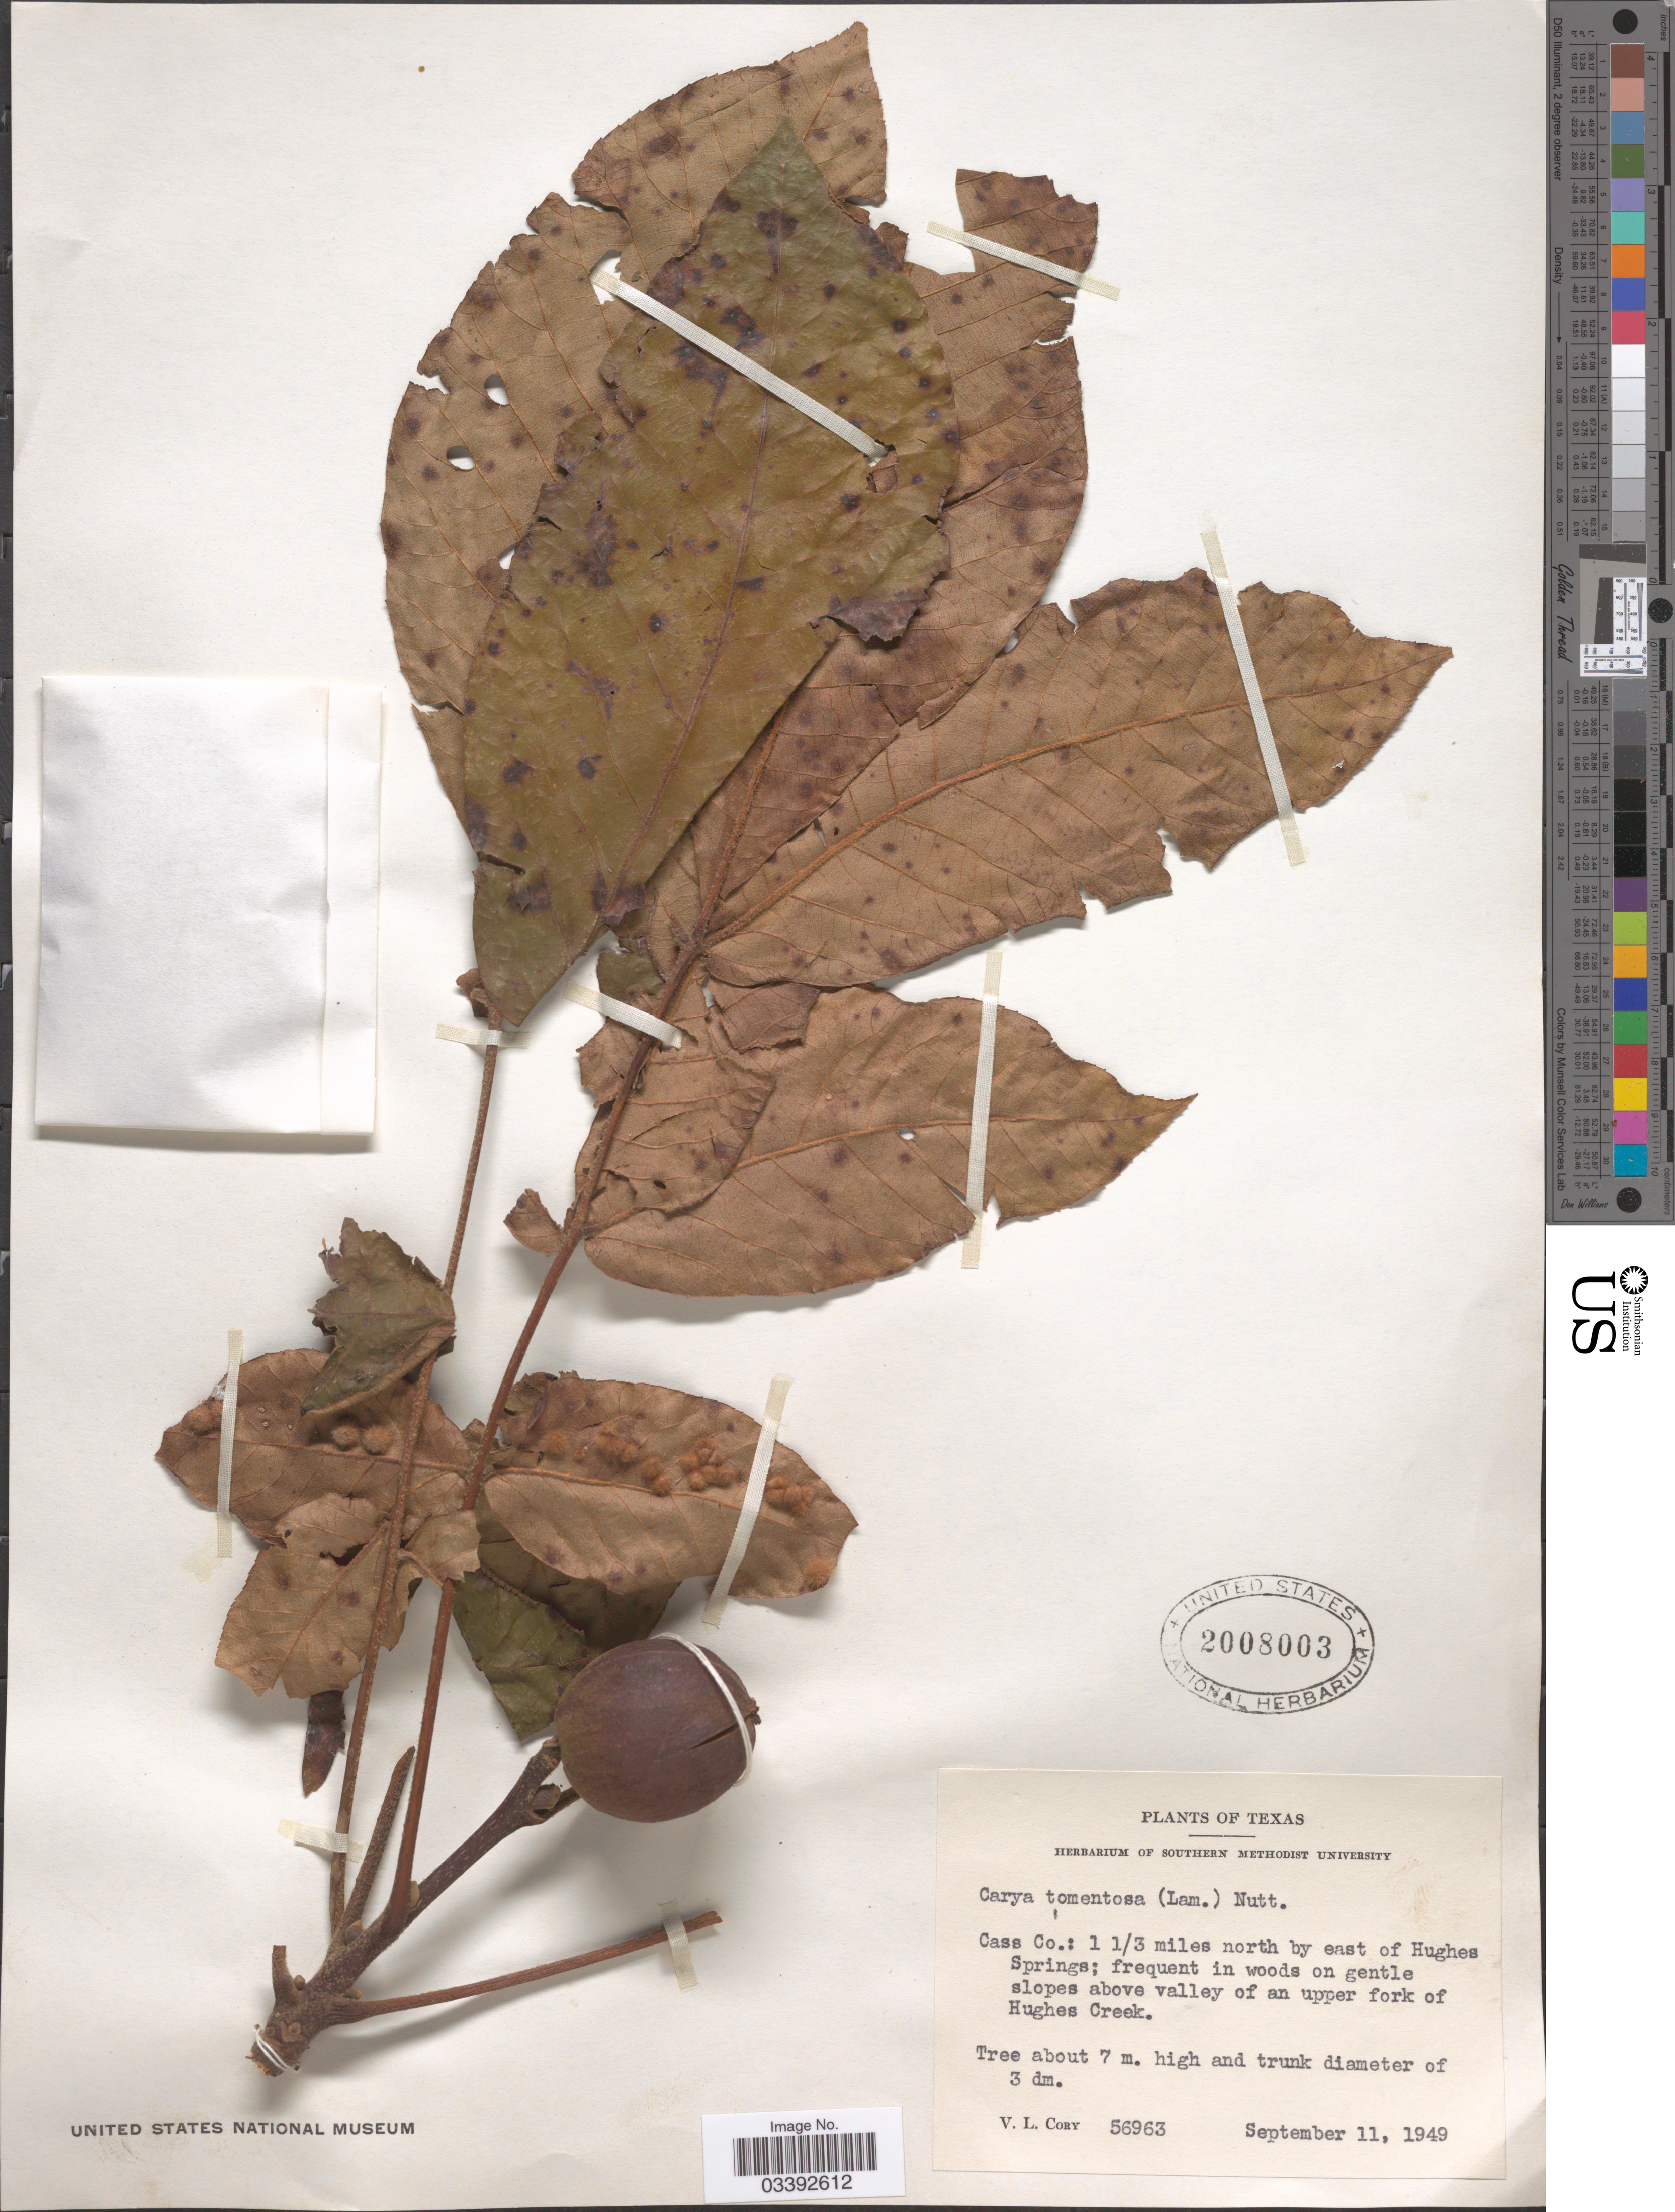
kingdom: Plantae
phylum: Tracheophyta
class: Magnoliopsida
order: Fagales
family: Juglandaceae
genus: Carya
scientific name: Carya tomentosa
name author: (Lam.) Nutt.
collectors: V. Cory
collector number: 56963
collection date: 1949-09-11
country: United States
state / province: Texas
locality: Cass Co.: 1 1/3 miles north by east of Hughes Springs; frequent in woods on gentle slopes above valley of an upper fork of Hughes Creek.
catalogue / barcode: US 2008003